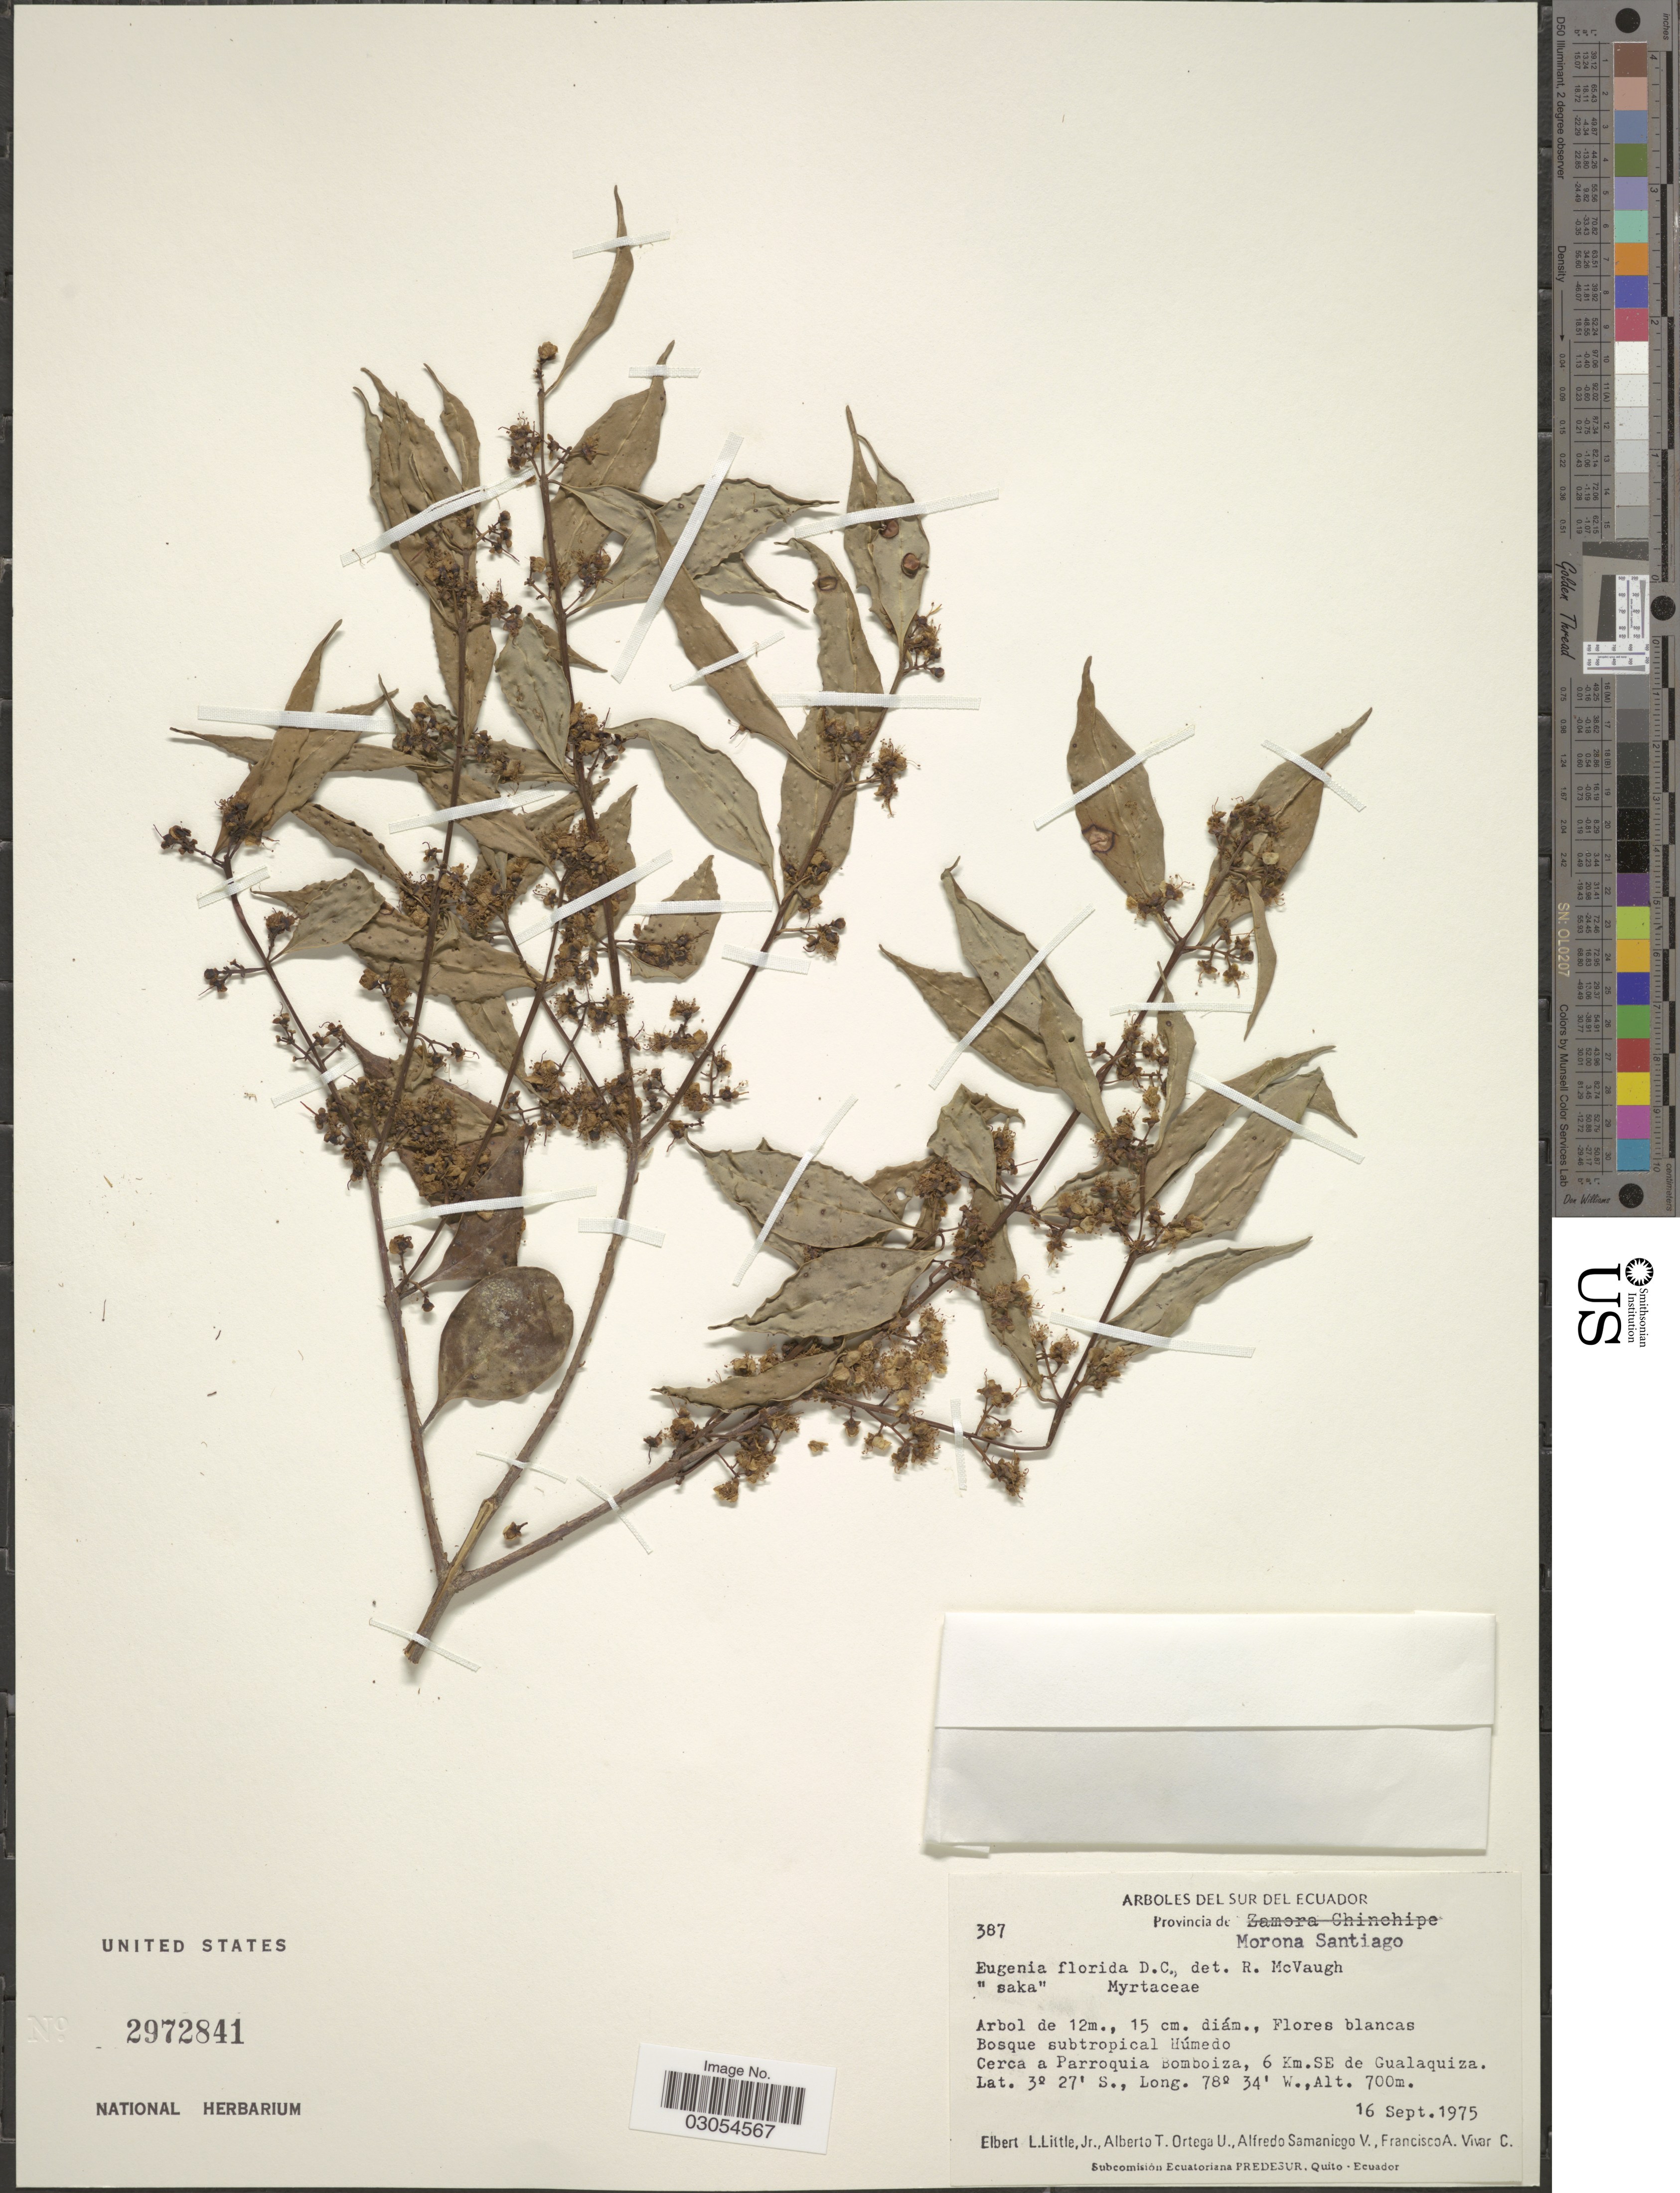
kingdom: Plantae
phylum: Tracheophyta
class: Magnoliopsida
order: Myrtales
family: Myrtaceae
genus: Eugenia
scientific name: Eugenia florida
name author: DC.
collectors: E. L. Little, A. T. Ortega U., A. V. Samaniego & F. A. Vivar C.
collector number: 387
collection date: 1975-09-16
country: Ecuador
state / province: Morona-Santiago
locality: Bosque subtropical Húmedo. Cerca a Parroquia Bomboiza, 6 Km. SE de Gualaquiza.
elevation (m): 700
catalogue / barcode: US 2972841